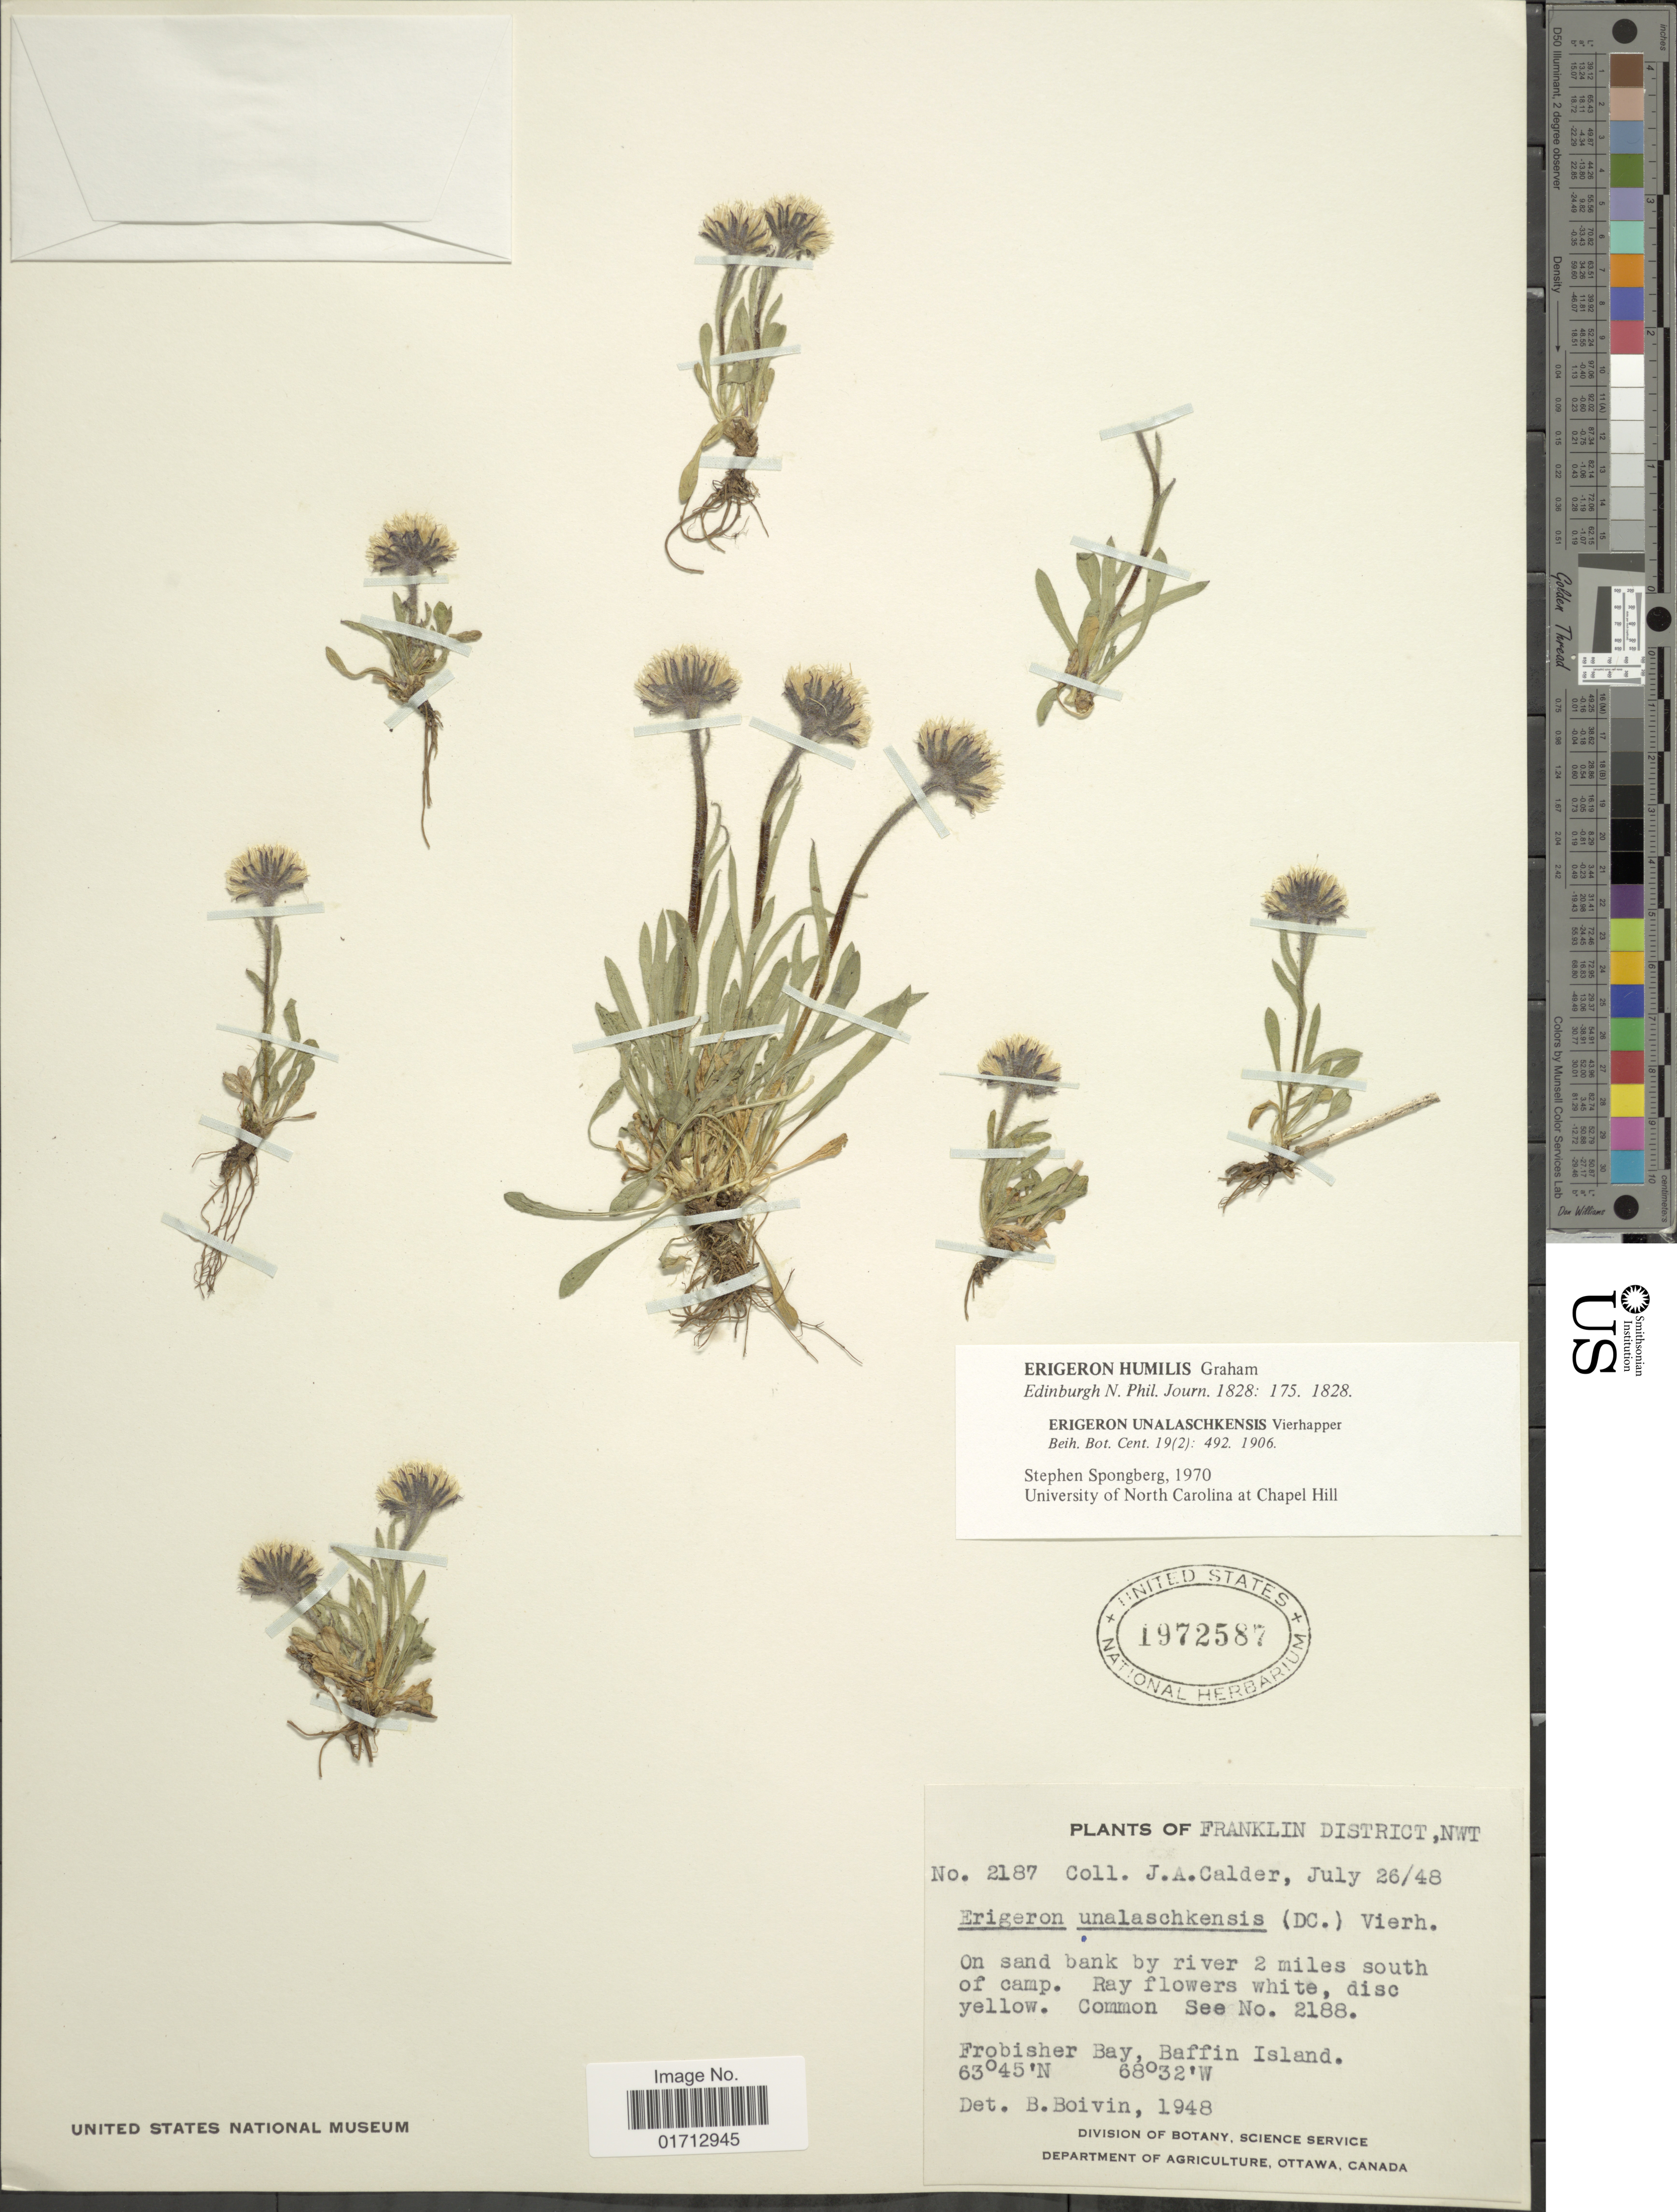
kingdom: Plantae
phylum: Tracheophyta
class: Magnoliopsida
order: Asterales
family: Asteraceae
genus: Erigeron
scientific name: Erigeron humilis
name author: Graham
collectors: J. A. Calder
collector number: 2187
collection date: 1948-07-26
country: Canada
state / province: Northwest Territories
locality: Franklin District, Frobisher Bay, Baffin Island.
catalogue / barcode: US 1972587